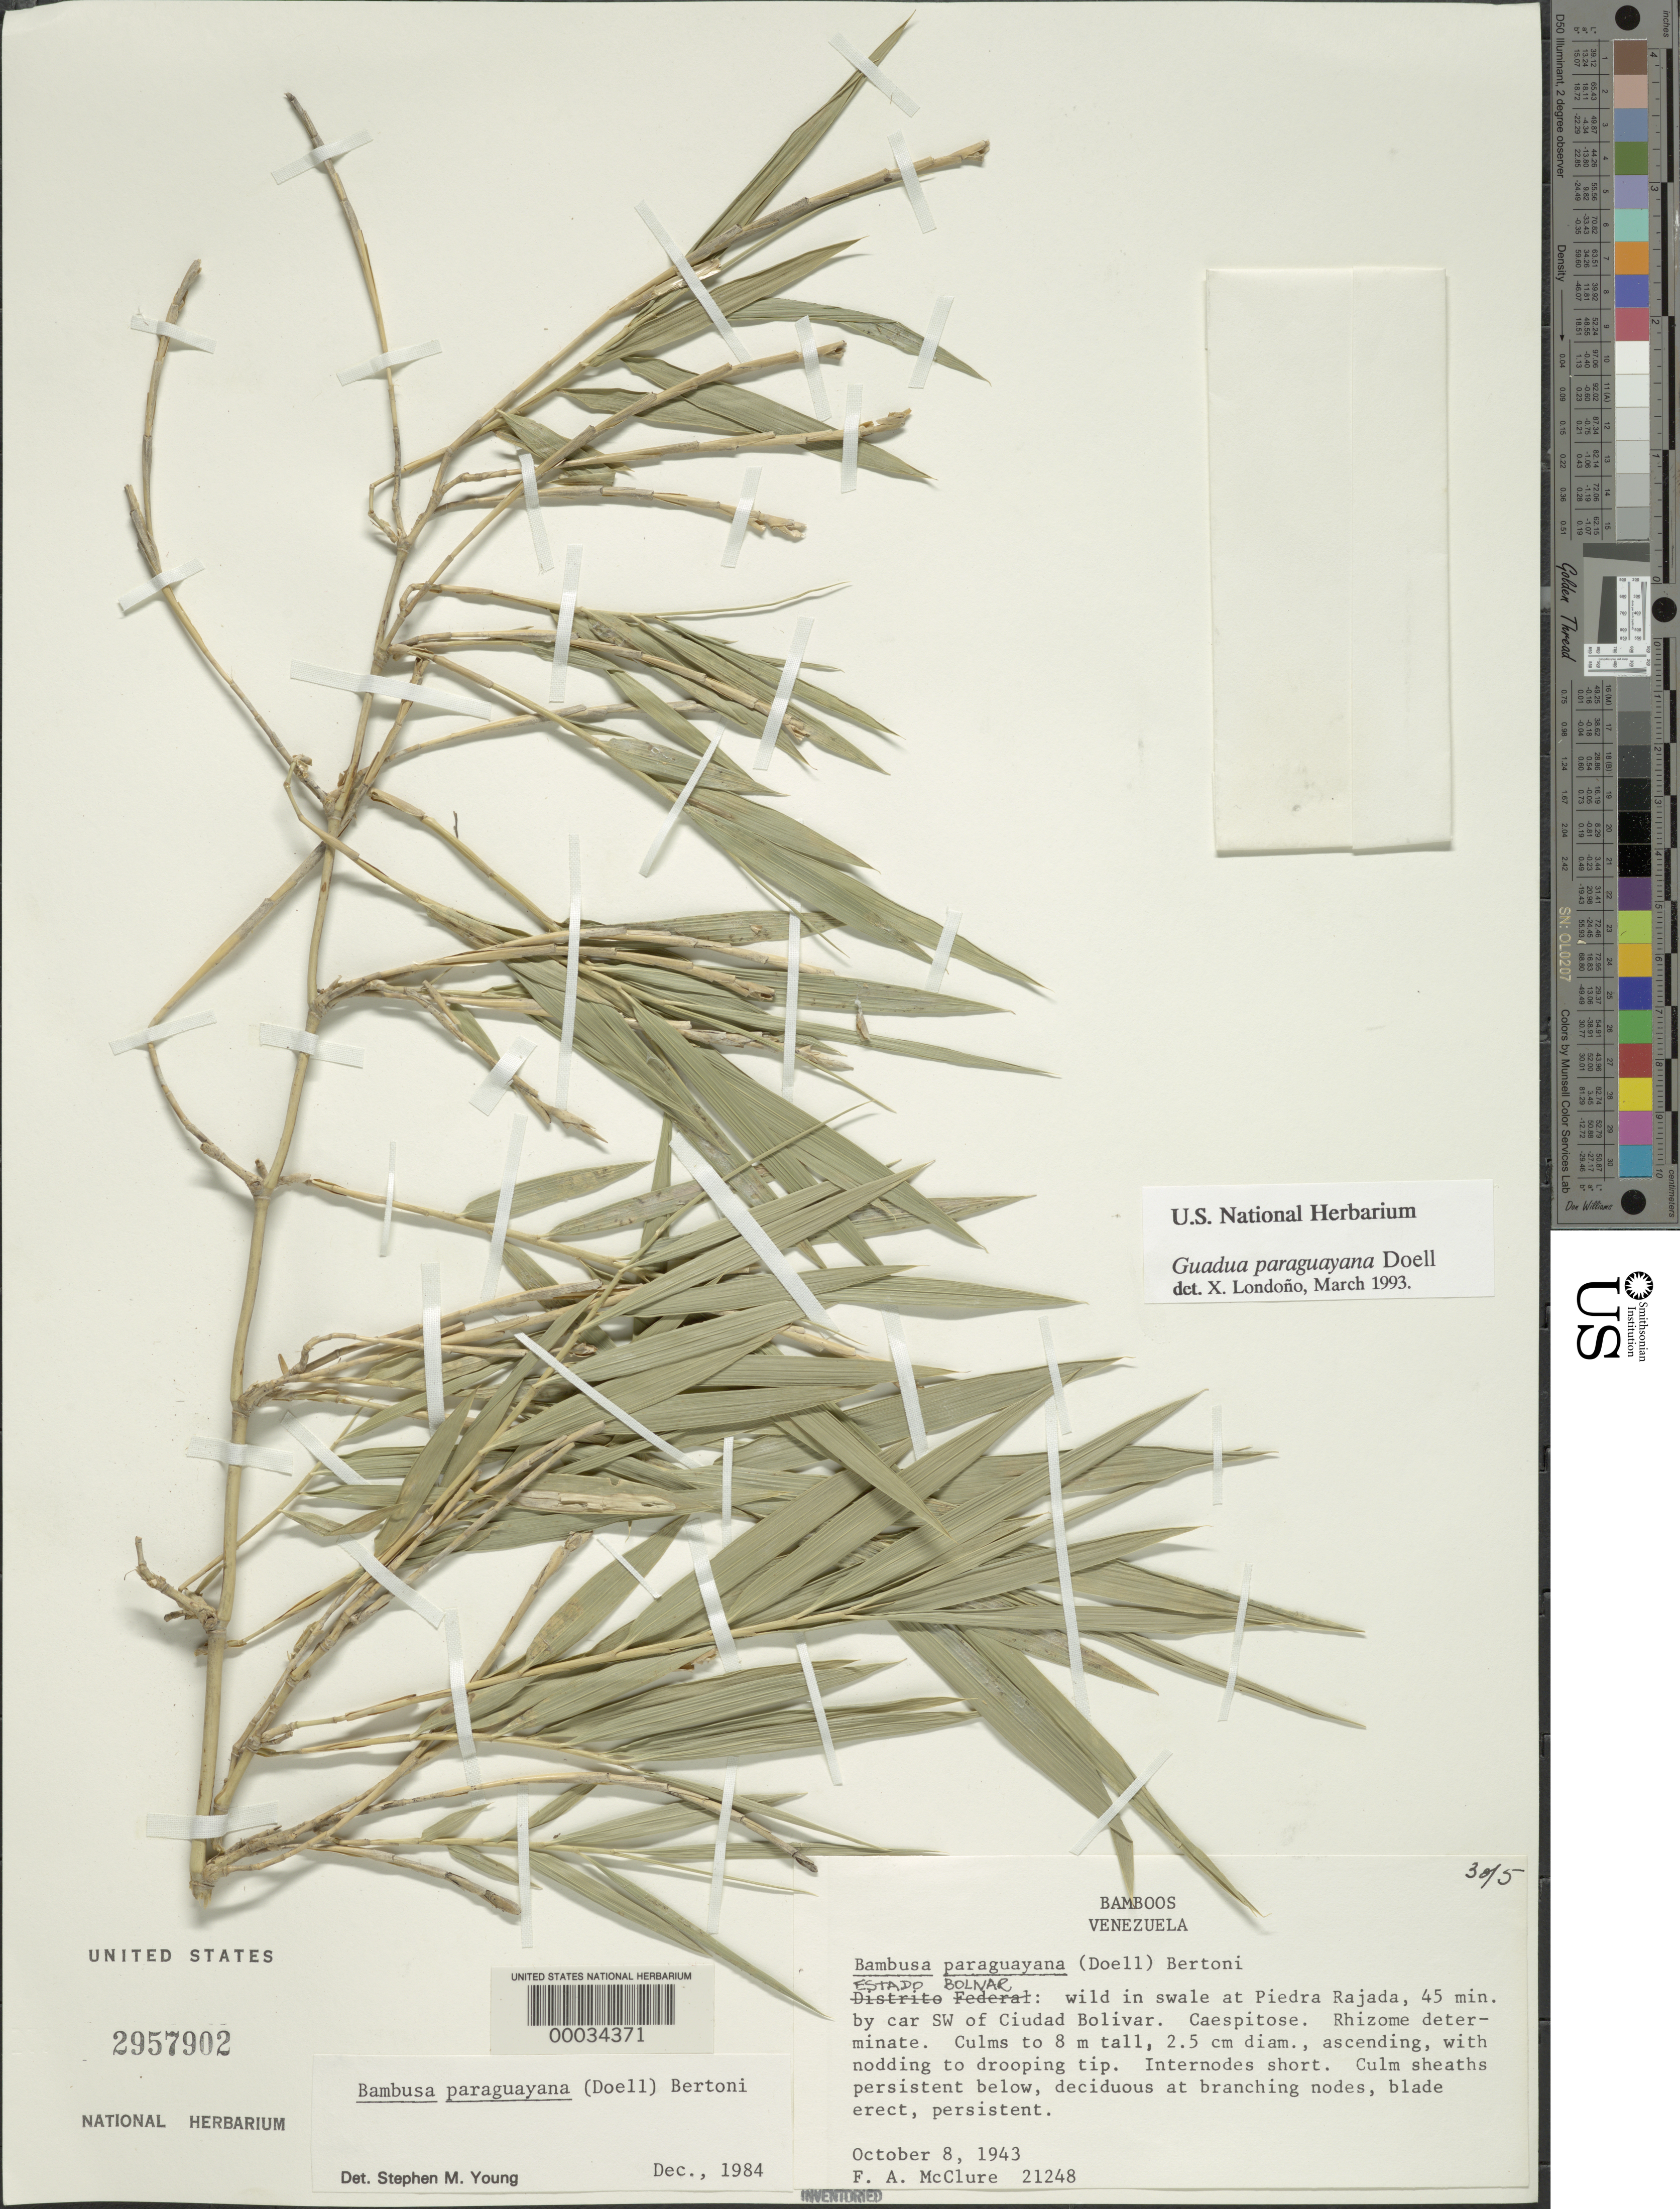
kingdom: Plantae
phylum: Tracheophyta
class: Liliopsida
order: Poales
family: Poaceae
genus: Guadua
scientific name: Guadua paraguayana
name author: Döll in Mart.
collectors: F. A. McClure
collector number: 21248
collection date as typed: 08 Oct 1943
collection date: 1943-10-08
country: Venezuela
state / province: Bolivar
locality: Piedra rajada, ciudad bolivar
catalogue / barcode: US 2957902